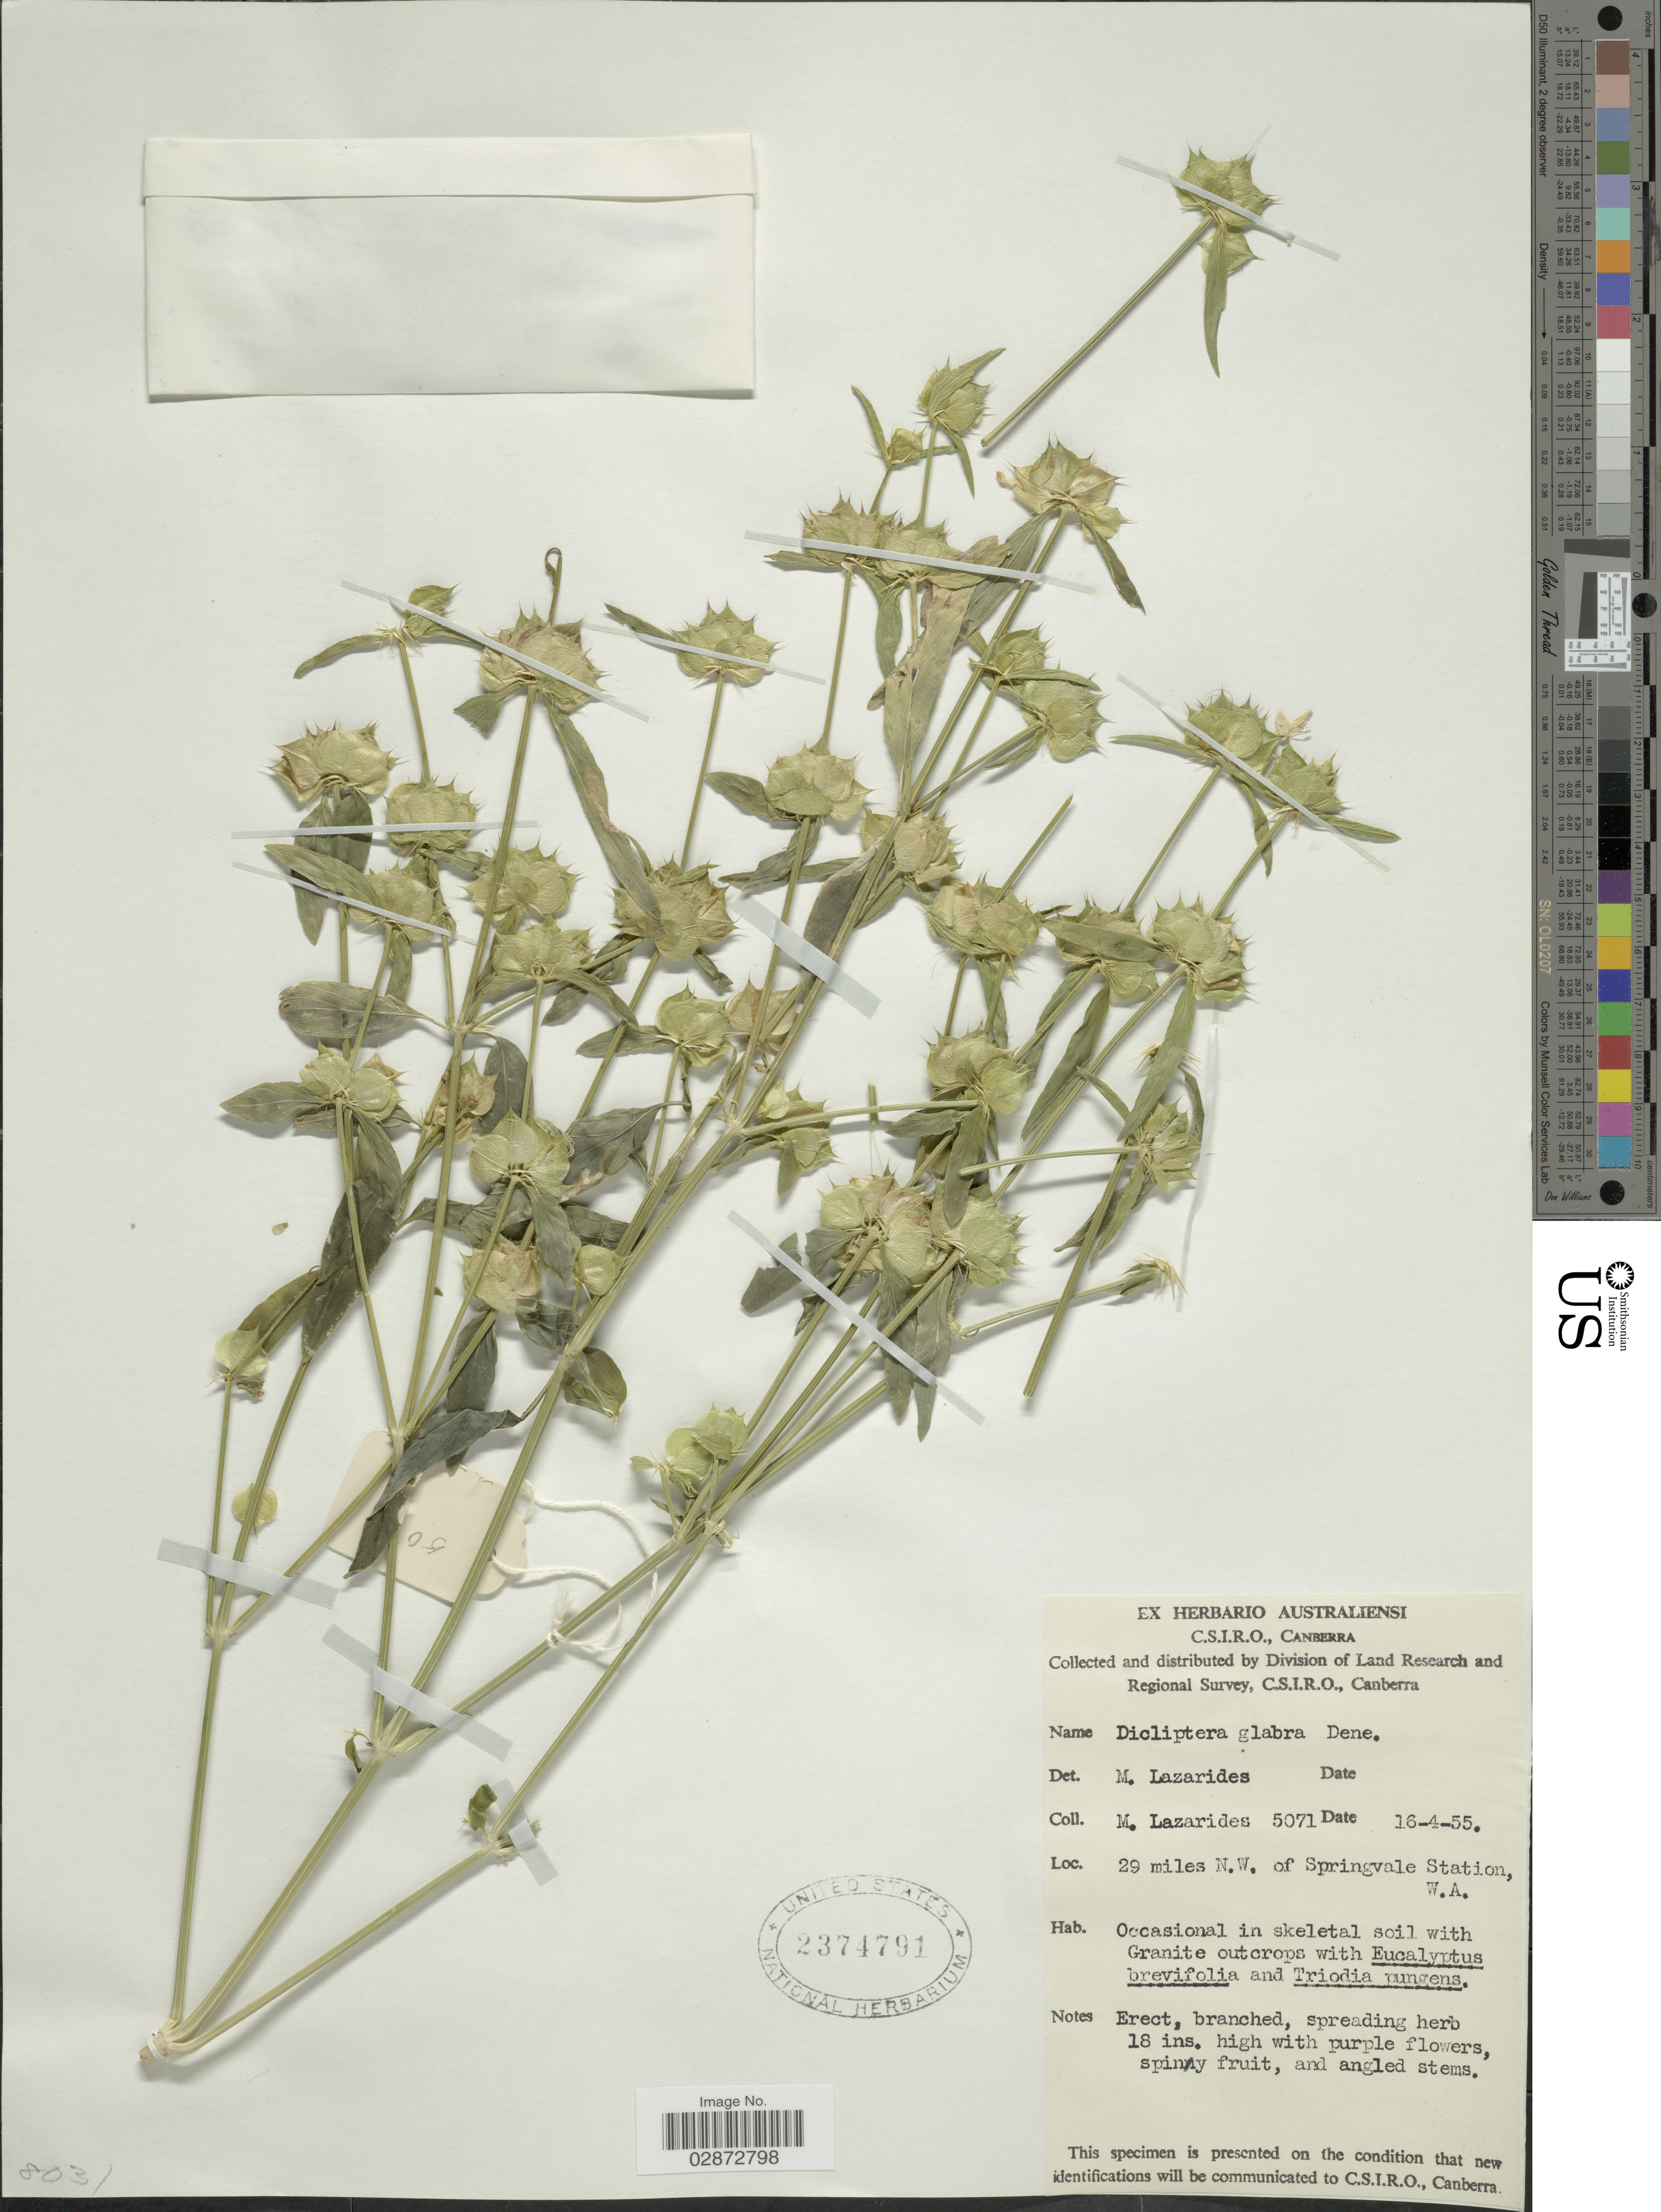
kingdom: Plantae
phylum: Tracheophyta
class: Magnoliopsida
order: Lamiales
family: Acanthaceae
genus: Dicliptera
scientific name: Dicliptera glabra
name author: Decne.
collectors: M. Lazarides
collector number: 5071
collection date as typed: Transcribed d/m/y: 16/4/55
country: Australia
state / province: Western Australia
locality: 29 miles N.W. of Springvale Station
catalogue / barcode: US 2374791